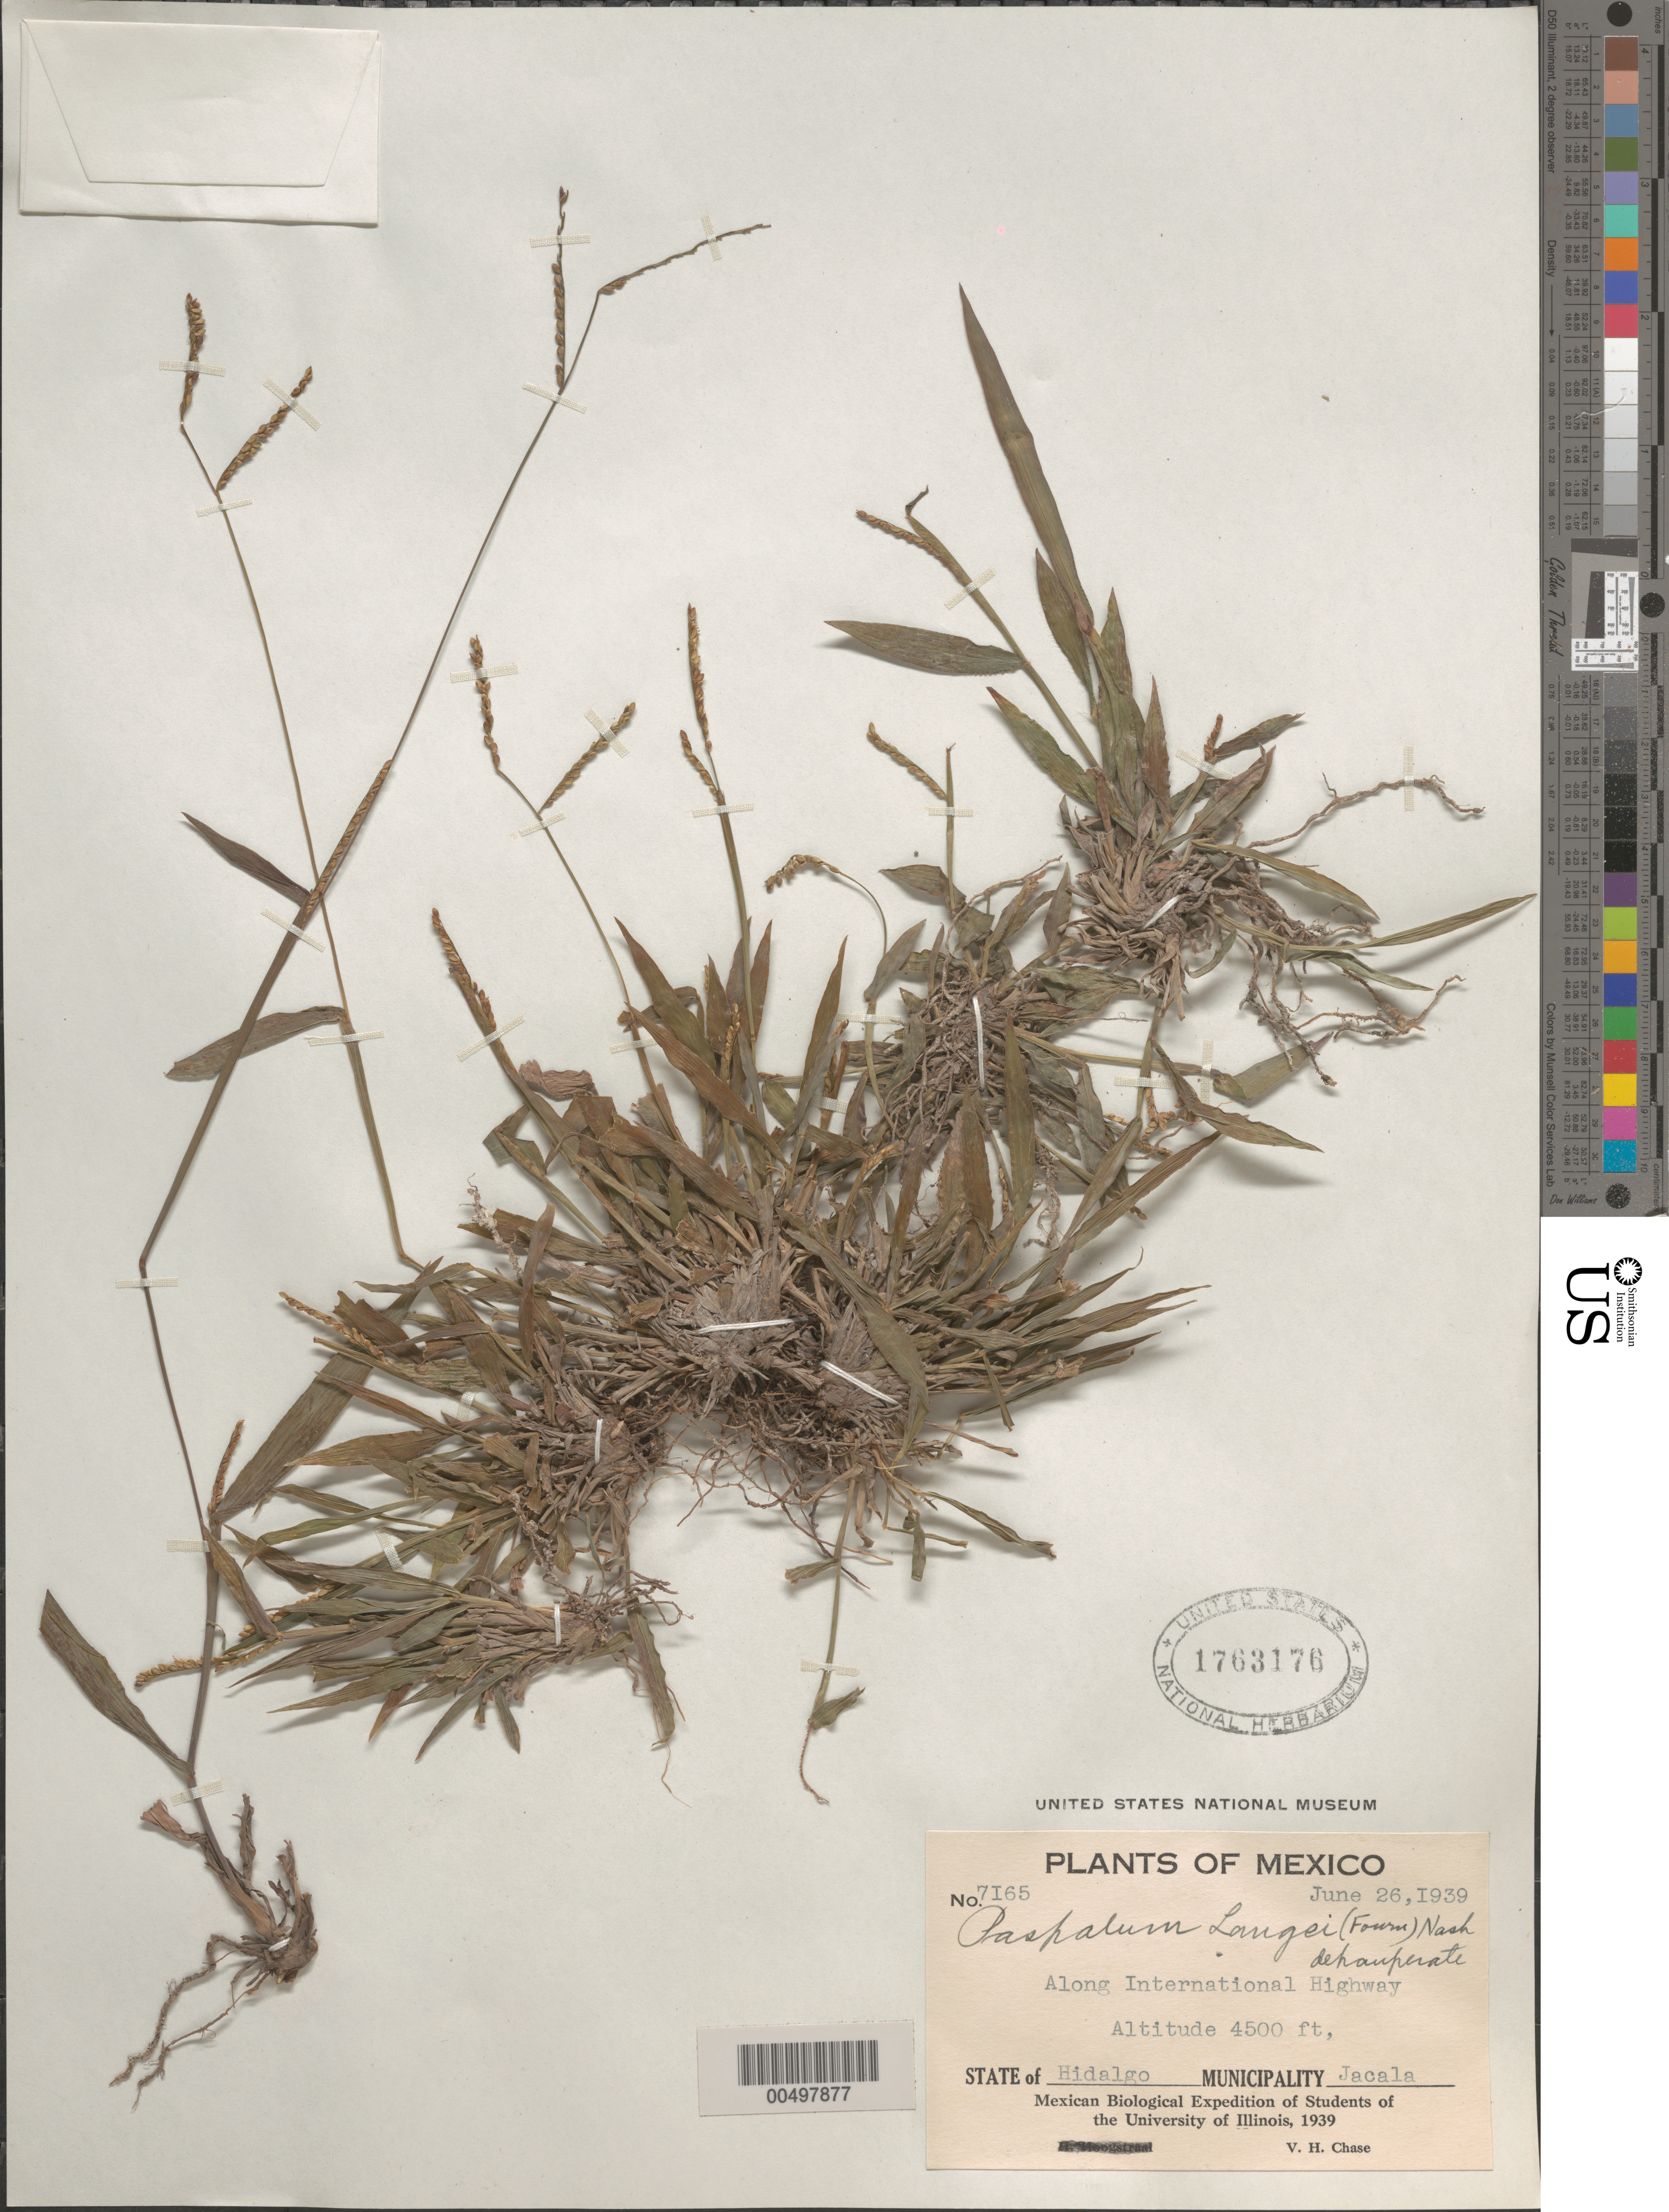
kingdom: Plantae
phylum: Tracheophyta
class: Liliopsida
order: Poales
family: Poaceae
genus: Paspalum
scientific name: Paspalum langei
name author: (E. Fourn.) Nash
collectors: V. H. Chase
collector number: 7165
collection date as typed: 26 Jun 1939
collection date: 1939-06-26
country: Mexico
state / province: Hidalgo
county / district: Jacala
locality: Along International Hwy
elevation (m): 1372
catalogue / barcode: US 1763176